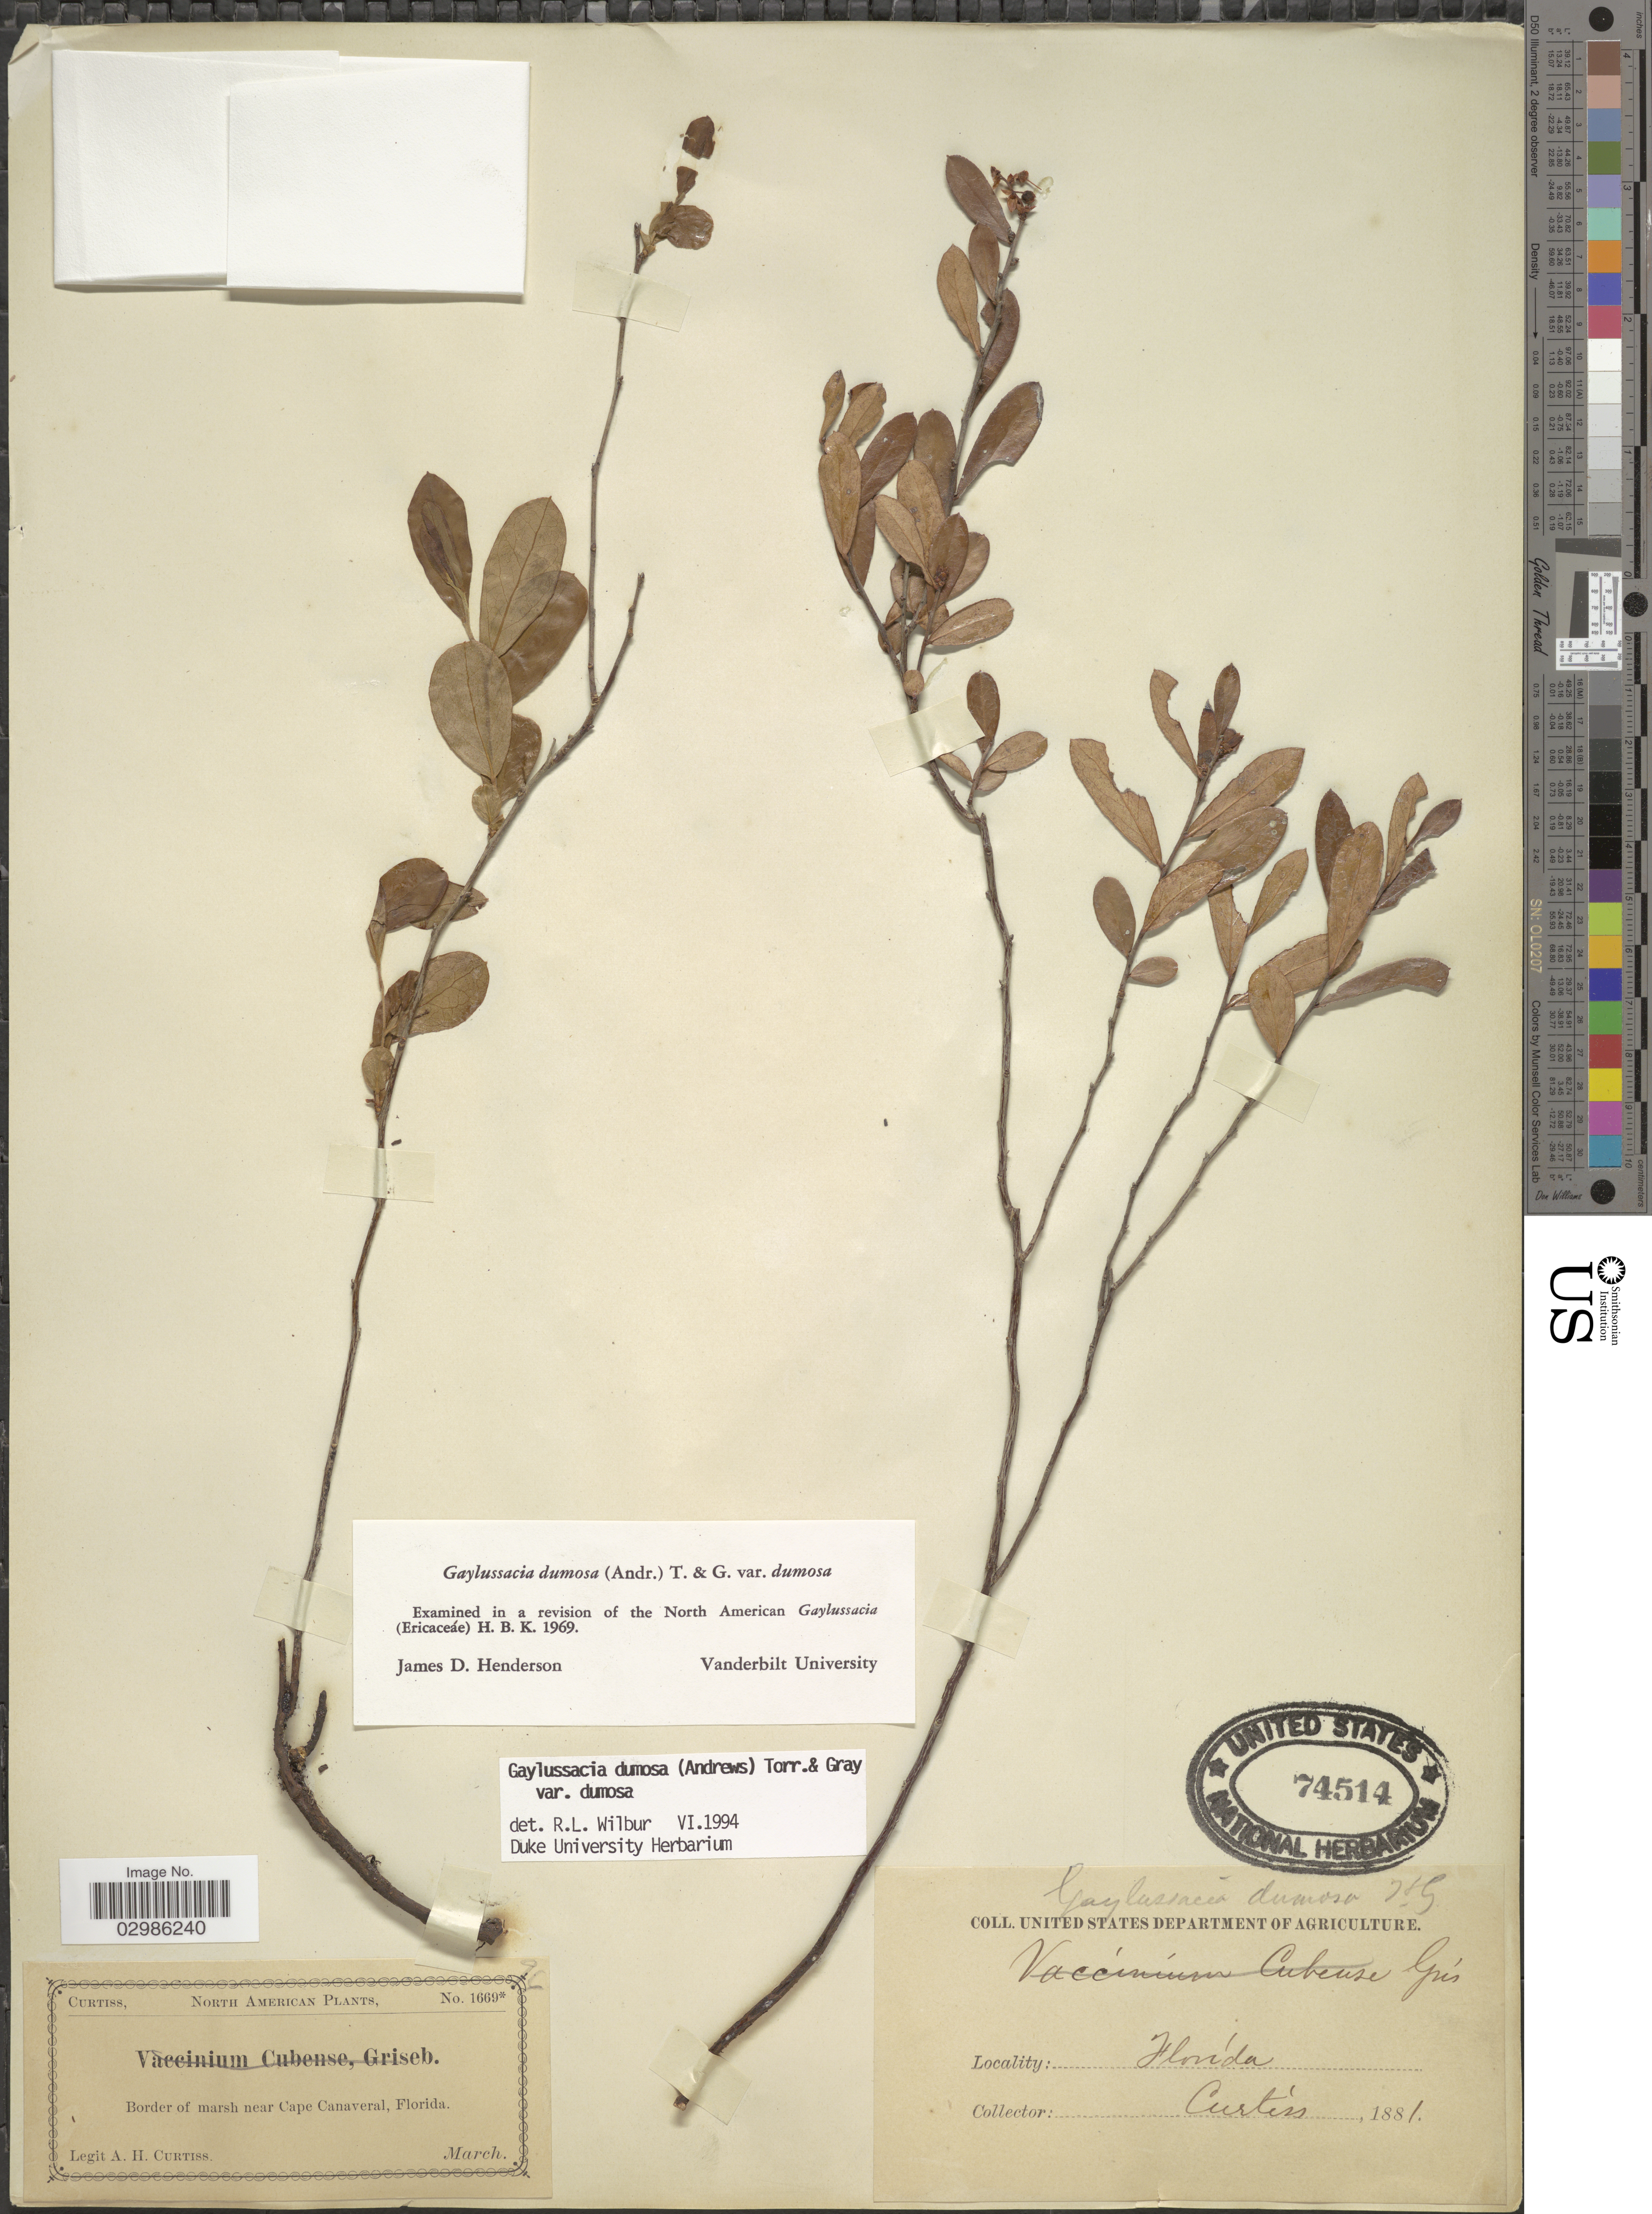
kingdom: Plantae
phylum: Tracheophyta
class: Magnoliopsida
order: Ericales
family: Ericaceae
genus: Gaylussacia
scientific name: Gaylussacia dumosa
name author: (Andrews) Torr. & A. Gray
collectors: A. H. Curtiss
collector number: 1669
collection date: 1881-03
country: United States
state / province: Florida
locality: Border of marsh near Cape Canaveral.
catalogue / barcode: US 74514